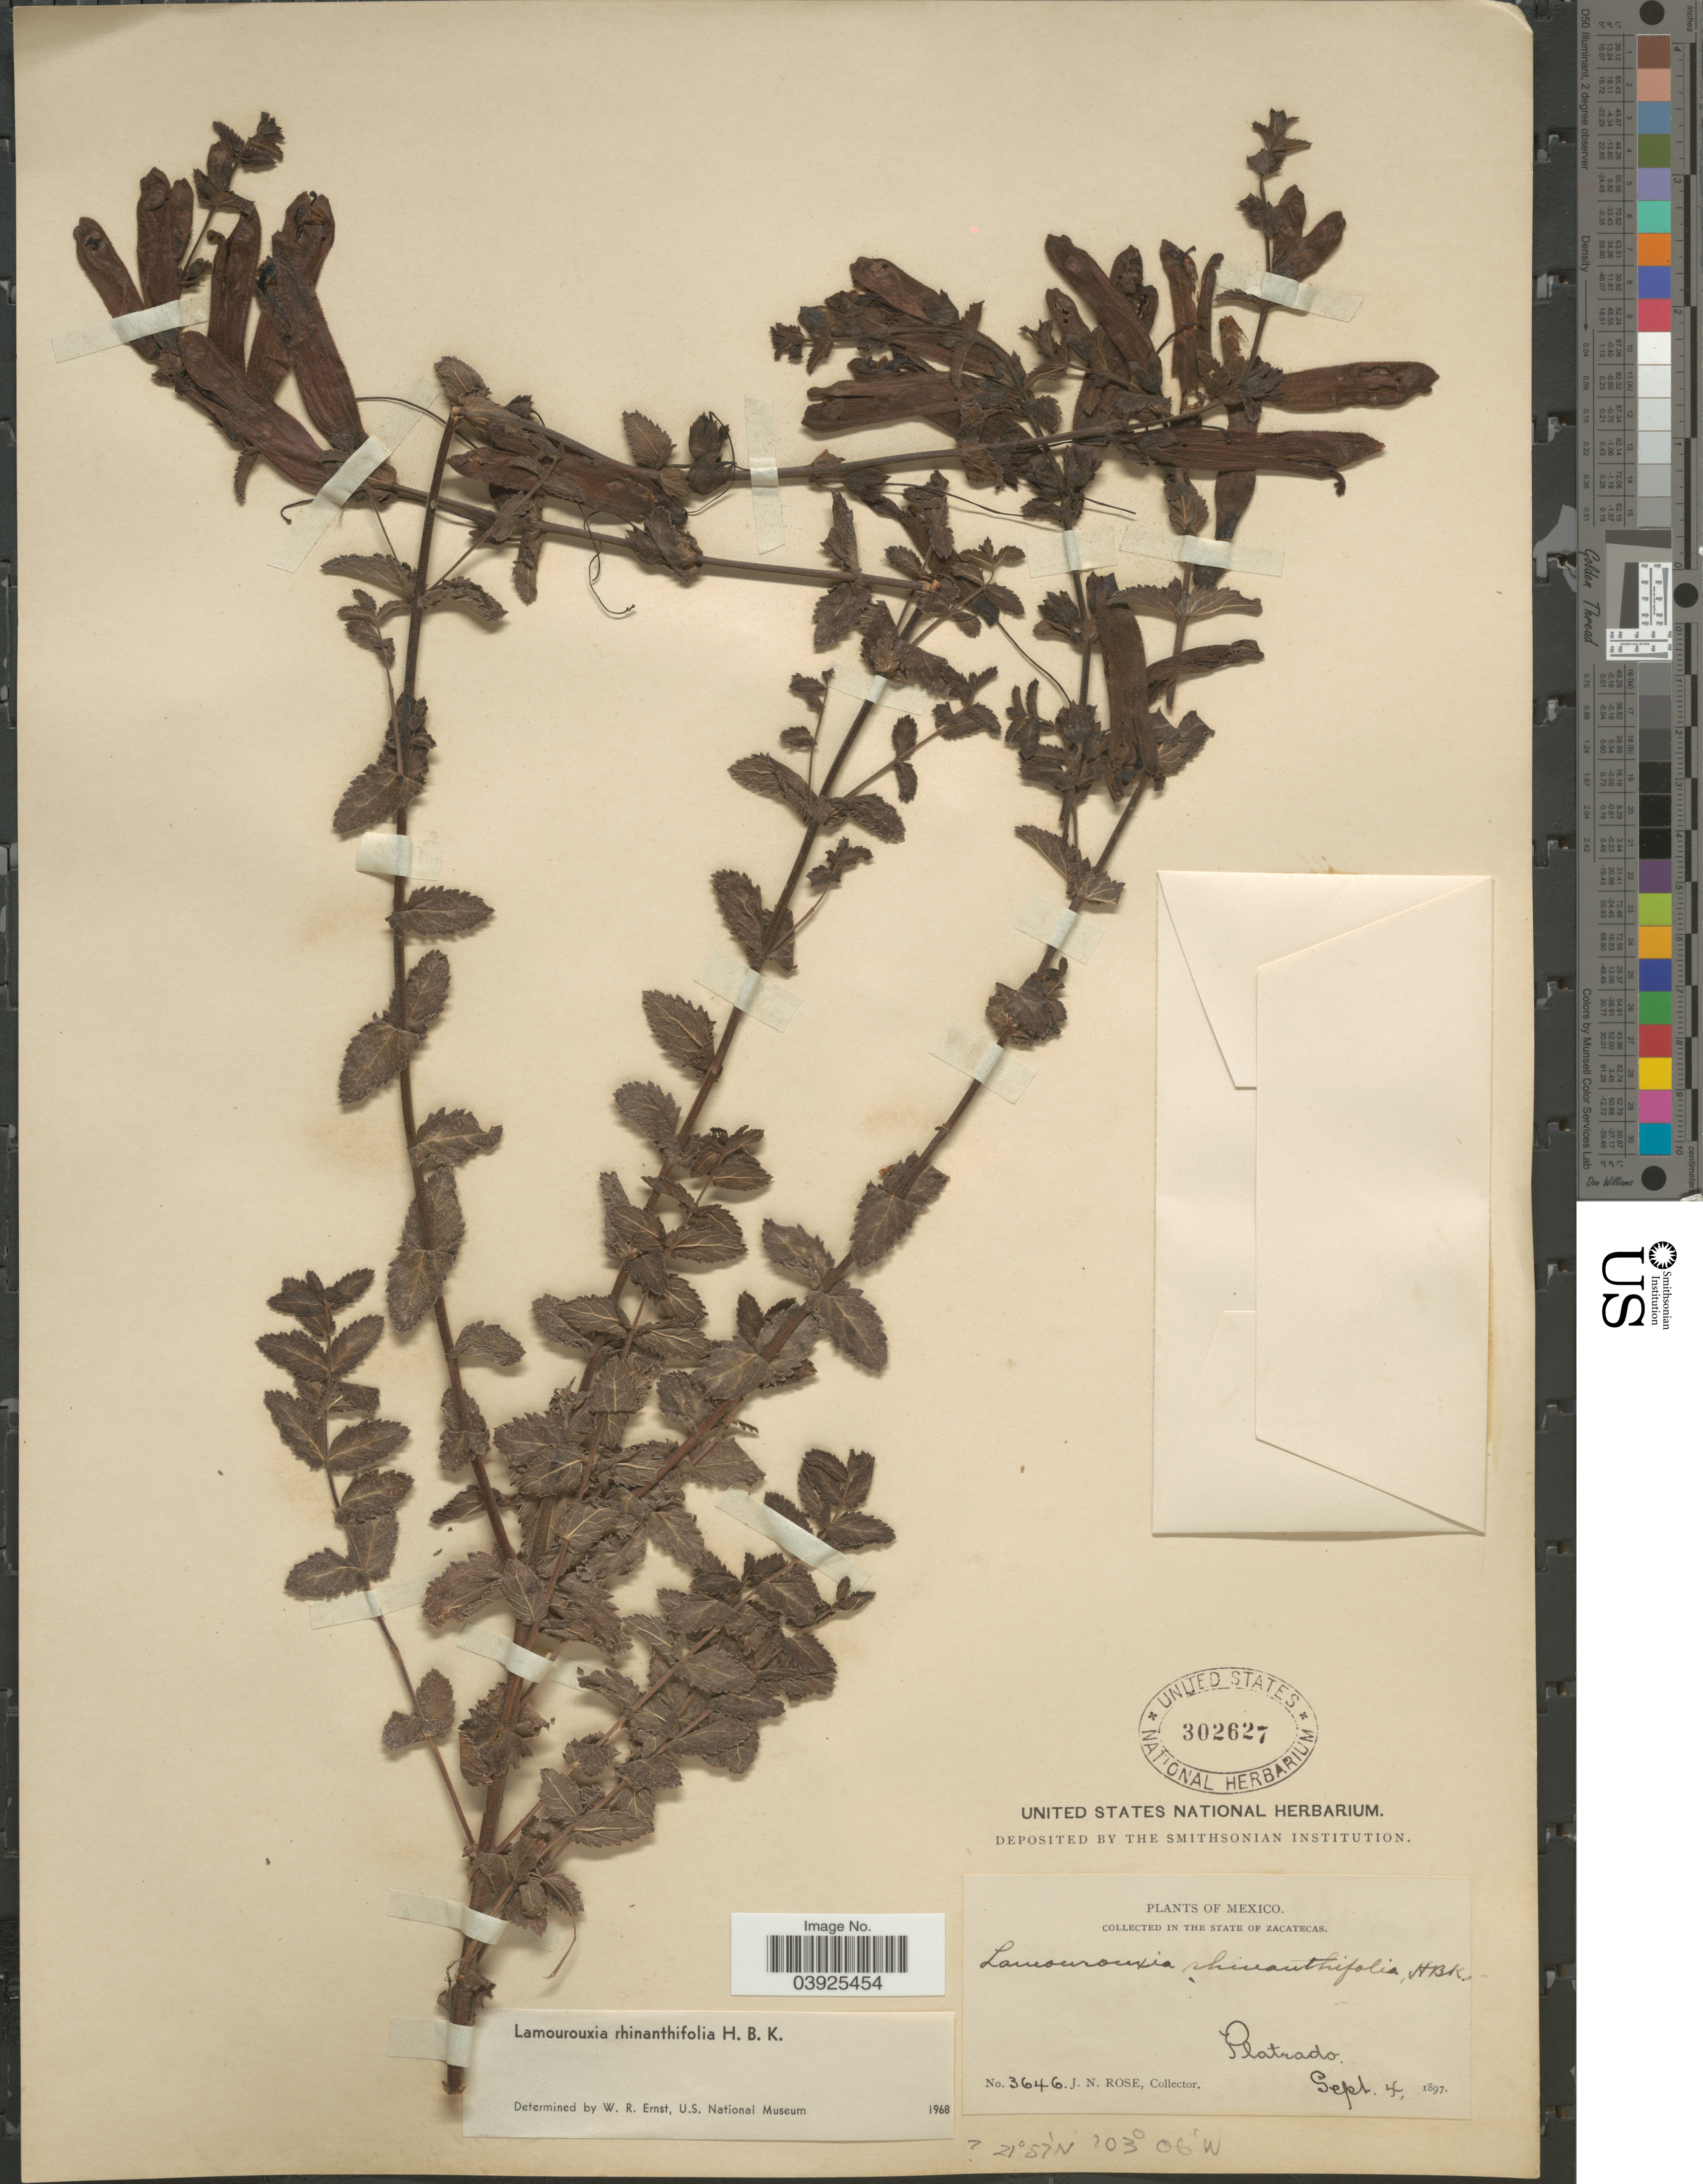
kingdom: Plantae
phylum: Tracheophyta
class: Magnoliopsida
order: Lamiales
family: Orobanchaceae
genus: Lamourouxia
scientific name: Lamourouxia rhinanthifolia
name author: Kunth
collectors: J. N. Rose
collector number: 3646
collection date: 1897-09-04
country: Mexico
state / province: Zacatecas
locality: Plateado.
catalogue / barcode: US 302627